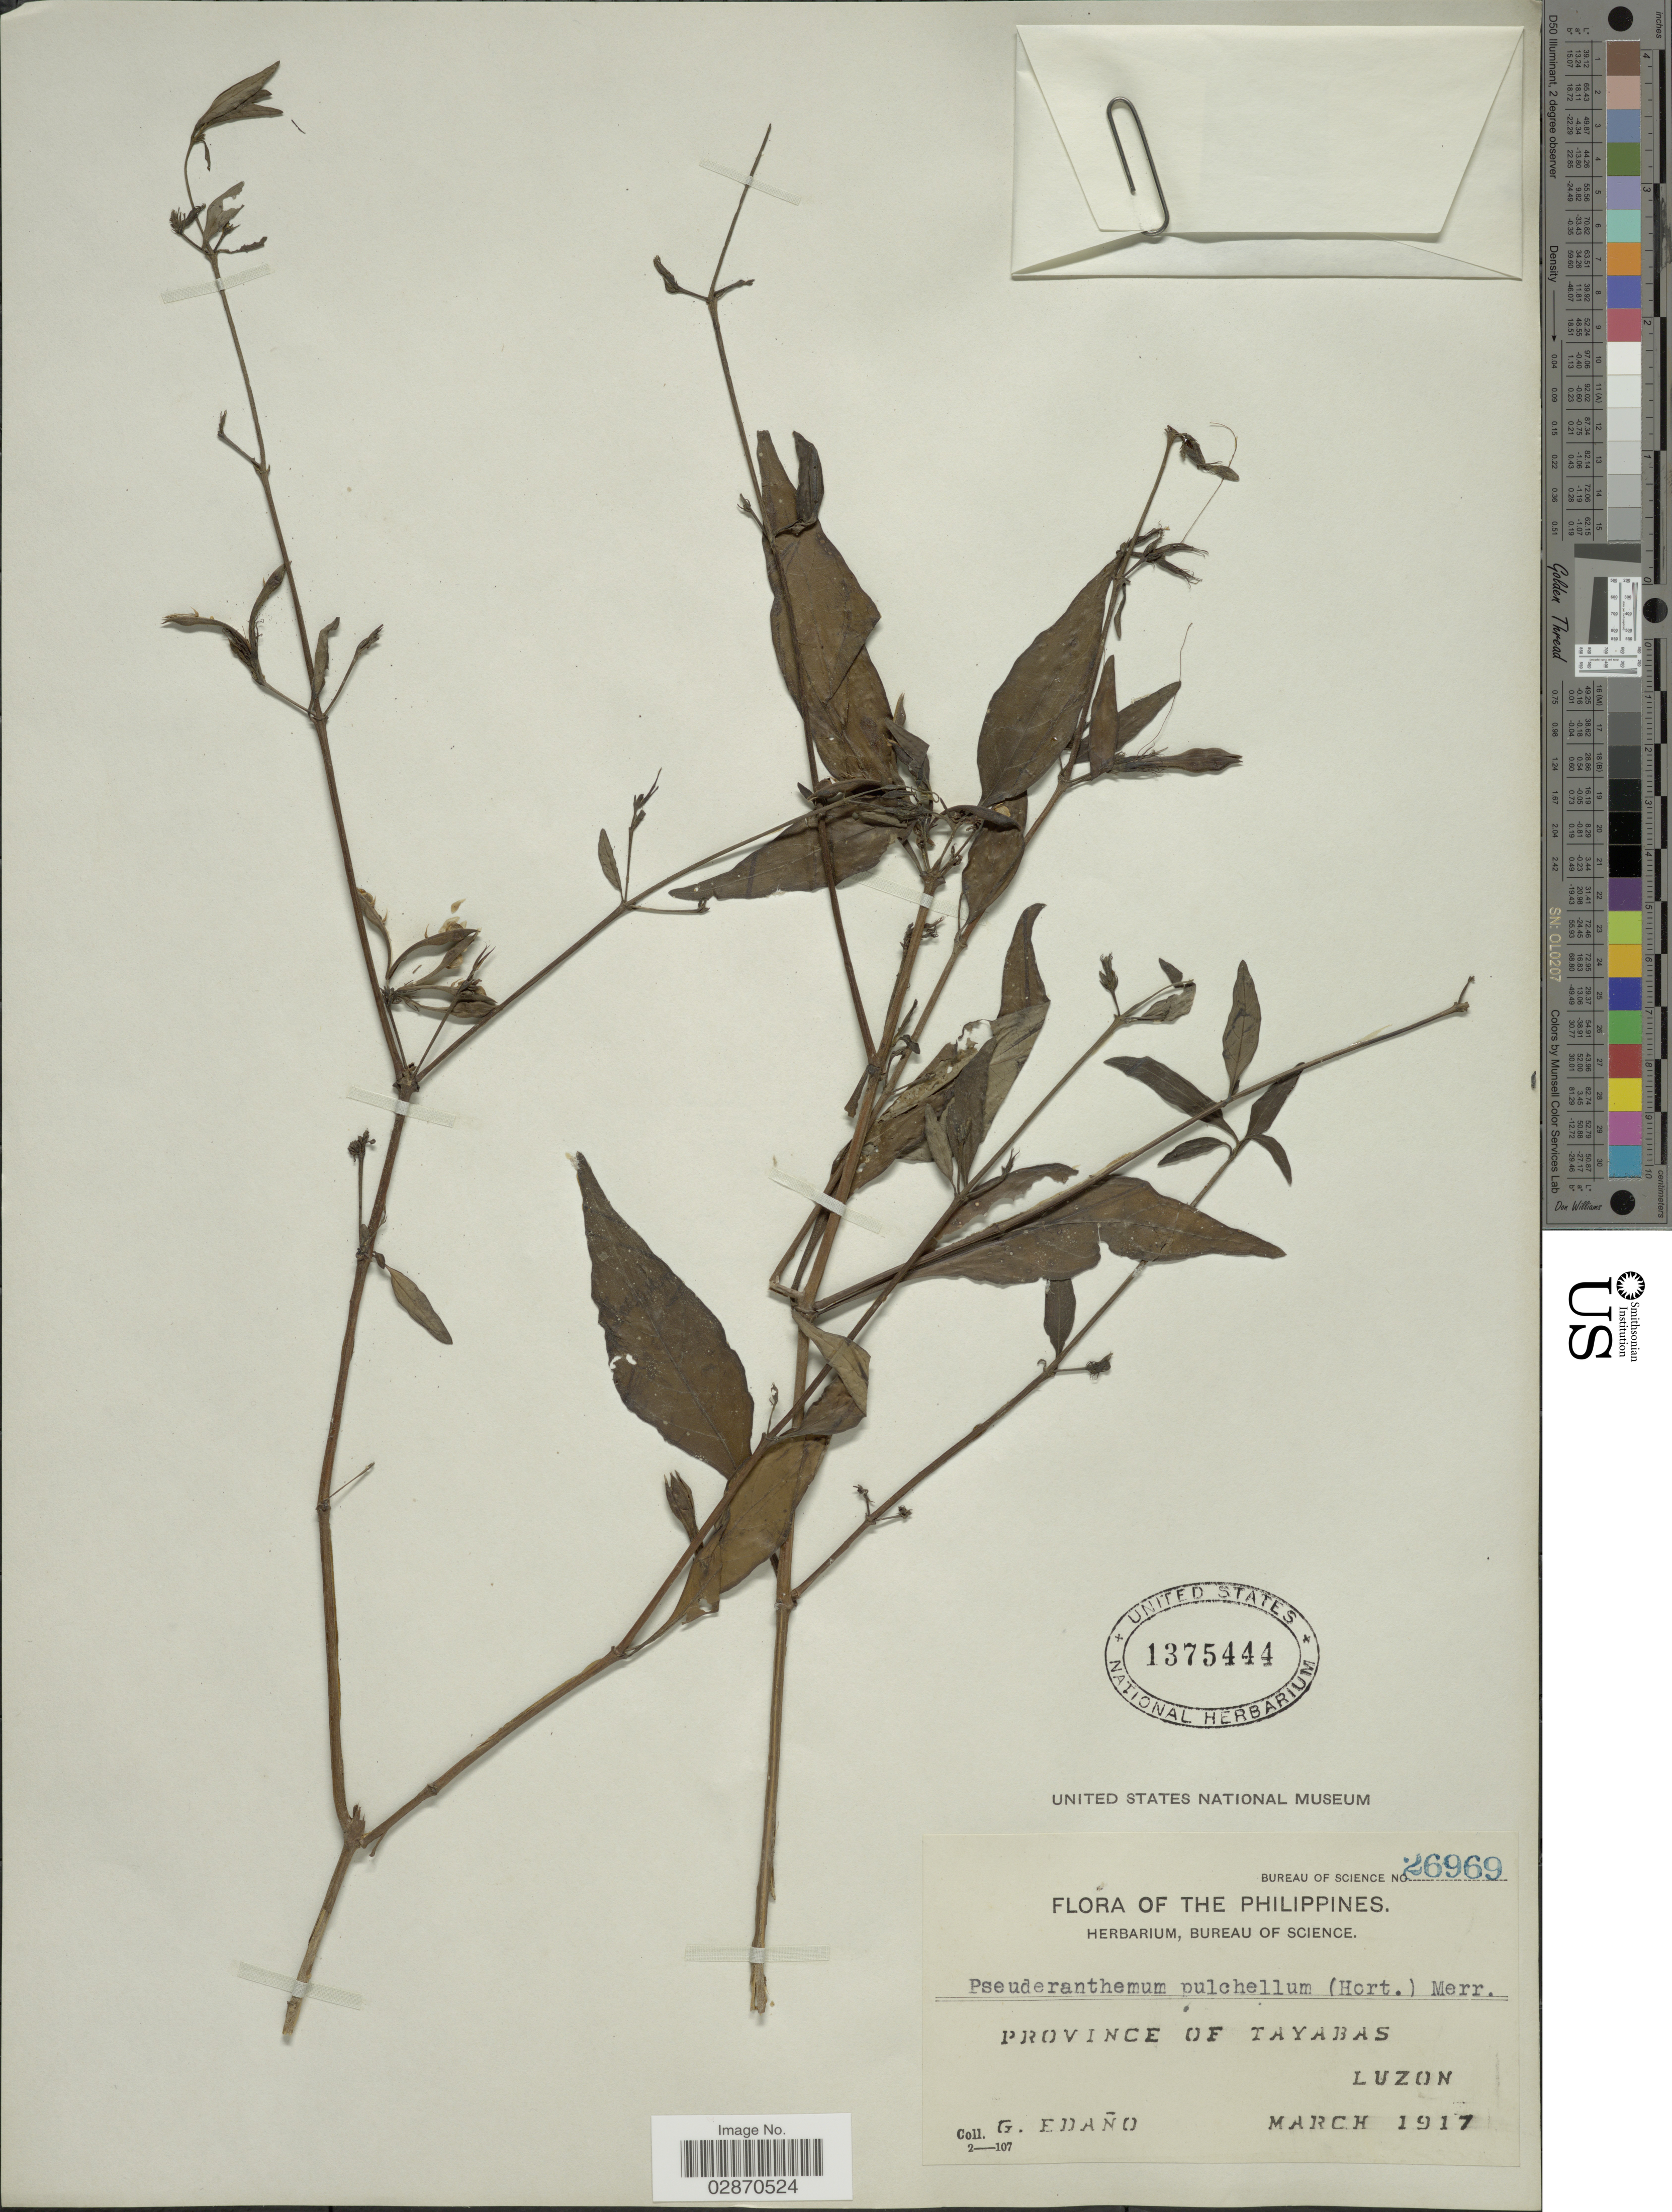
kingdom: Plantae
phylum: Tracheophyta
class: Magnoliopsida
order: Lamiales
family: Acanthaceae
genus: Pseuderanthemum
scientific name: Pseuderanthemum pulchellum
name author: (Andrews) Merr.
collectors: G. Edaño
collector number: Bureau of Science 26969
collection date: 1917-03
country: Philippines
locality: Province of Tayabas. Luzon.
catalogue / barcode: US 1375444